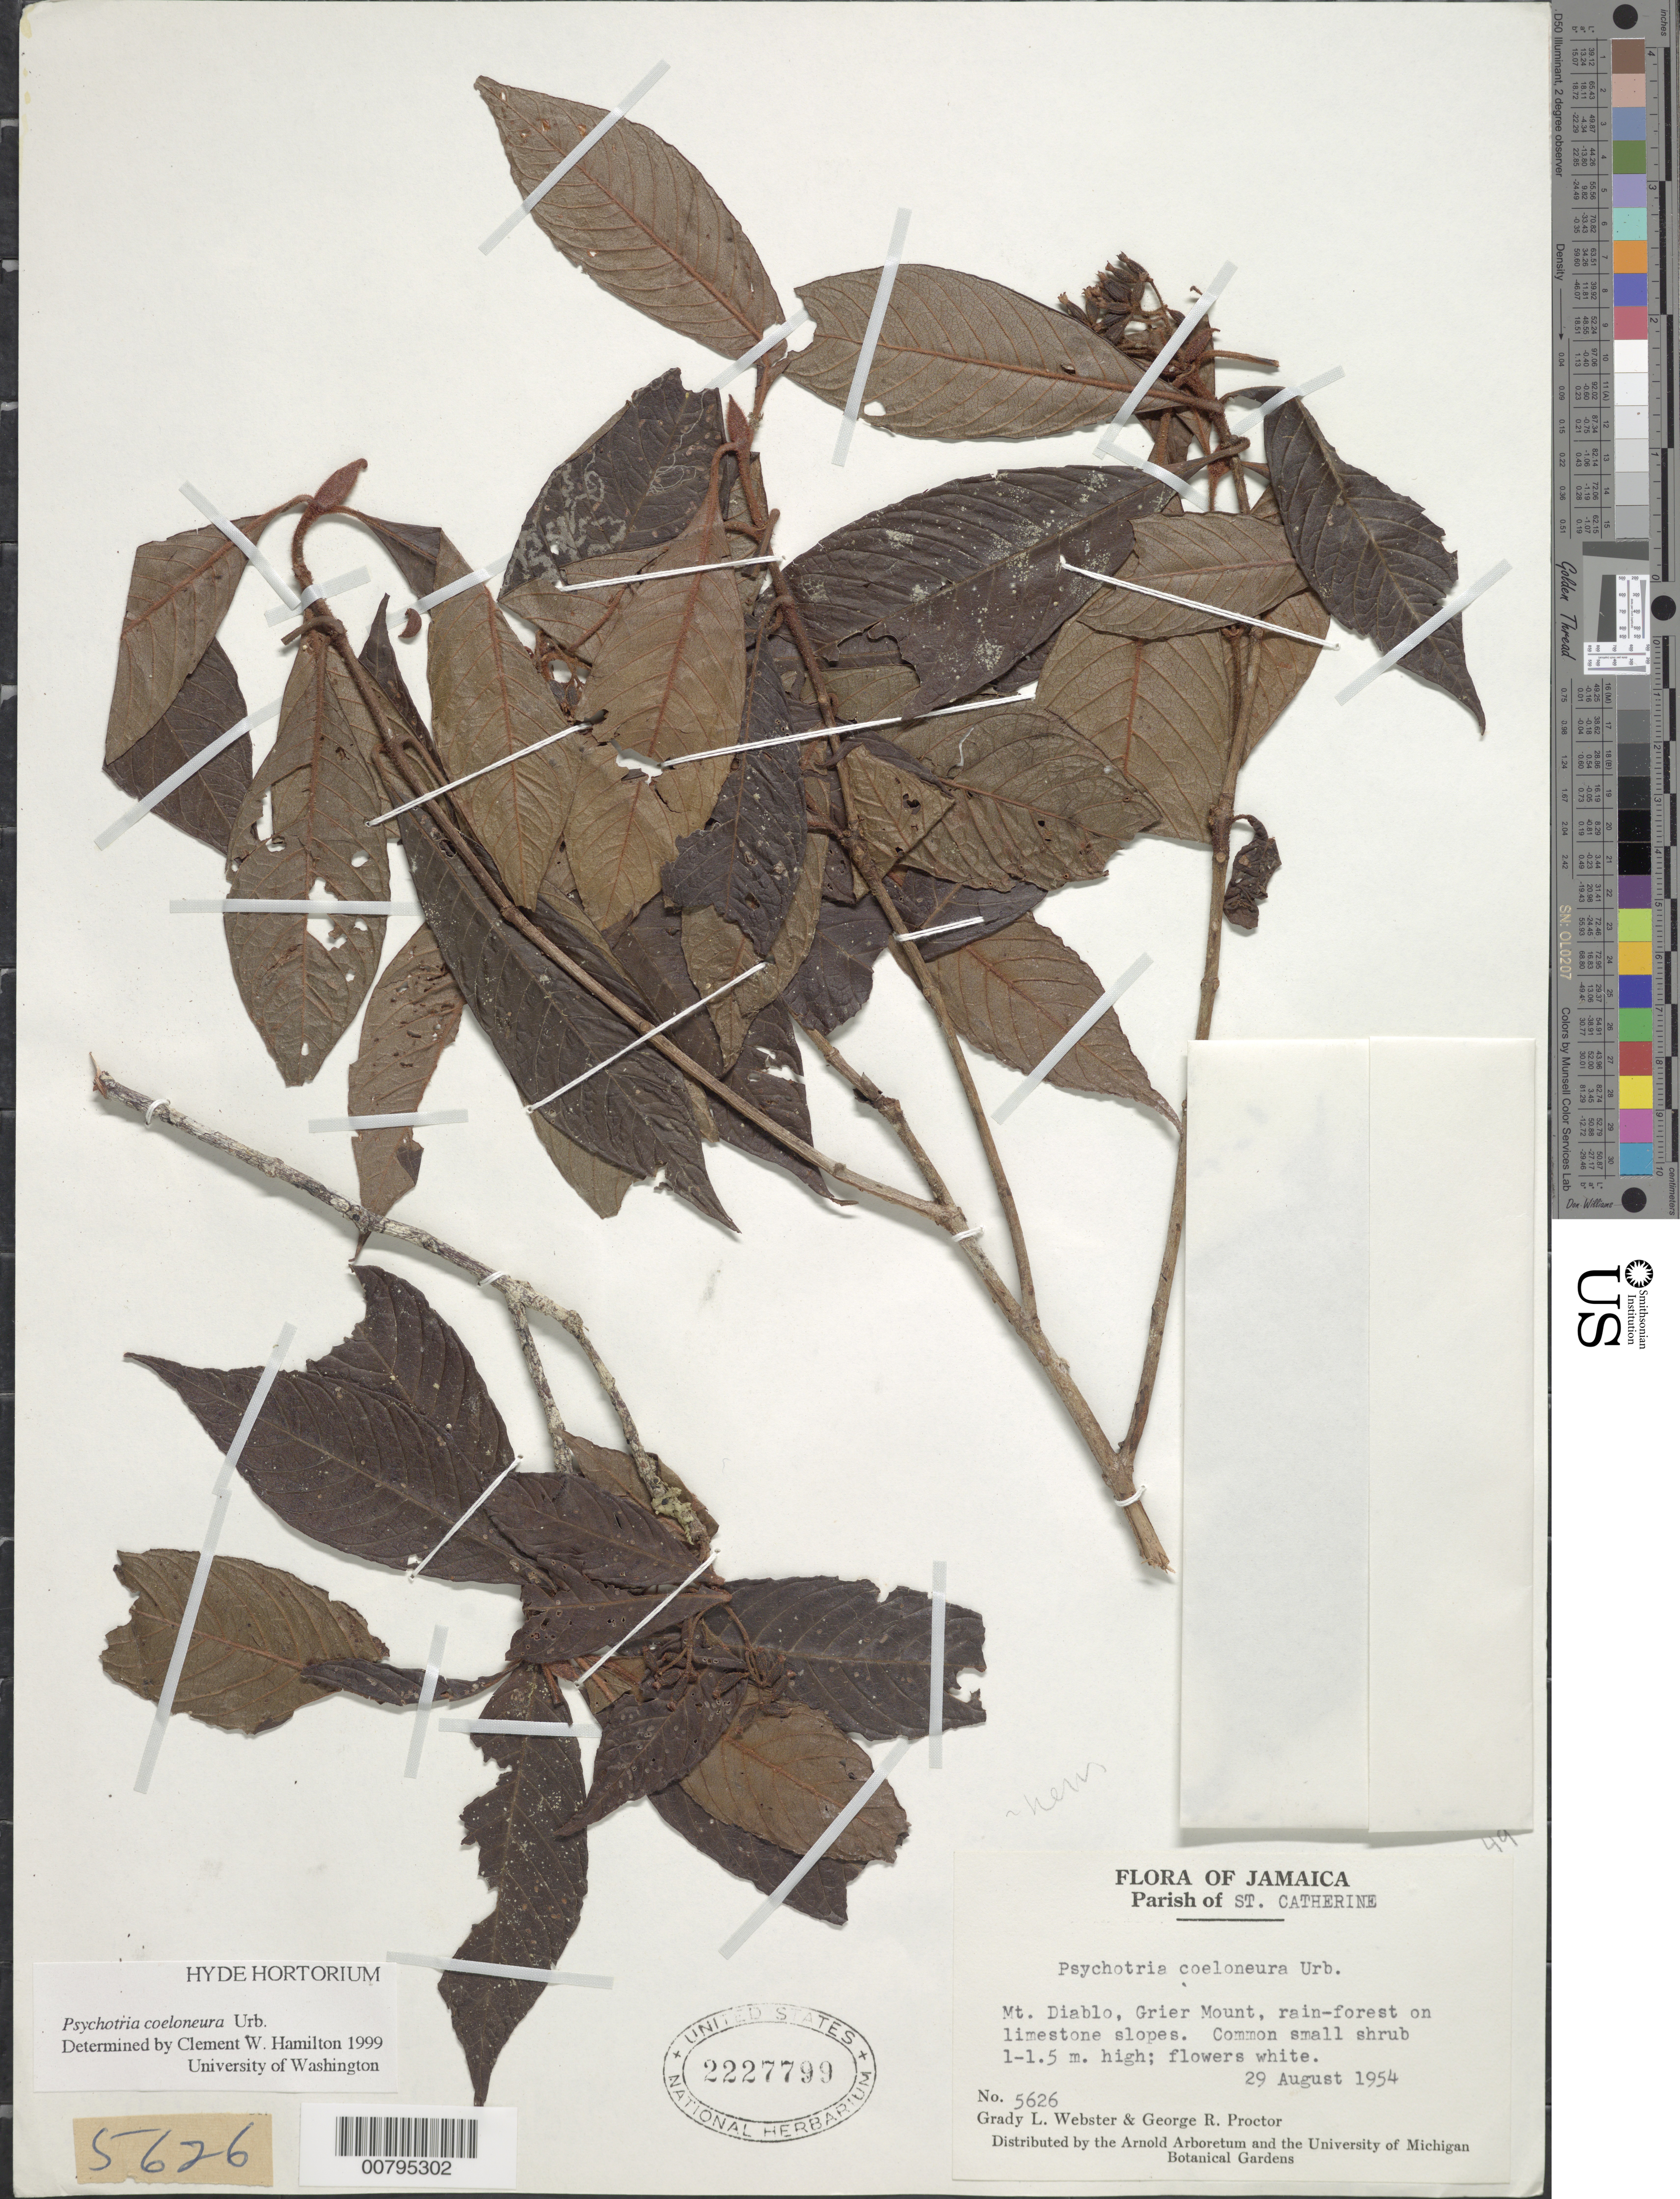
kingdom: Plantae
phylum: Tracheophyta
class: Magnoliopsida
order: Gentianales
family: Rubiaceae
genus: Psychotria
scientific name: Psychotria coeloneura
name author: Urb.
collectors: G. L. Webster & G. R. Proctor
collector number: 5626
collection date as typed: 29 Aug 1954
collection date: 1954-08-29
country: Jamaica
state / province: Saint Catherine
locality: Mt. Diablo, Grier Mount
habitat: Rainforest on limestone slopes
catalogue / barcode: US 2227799